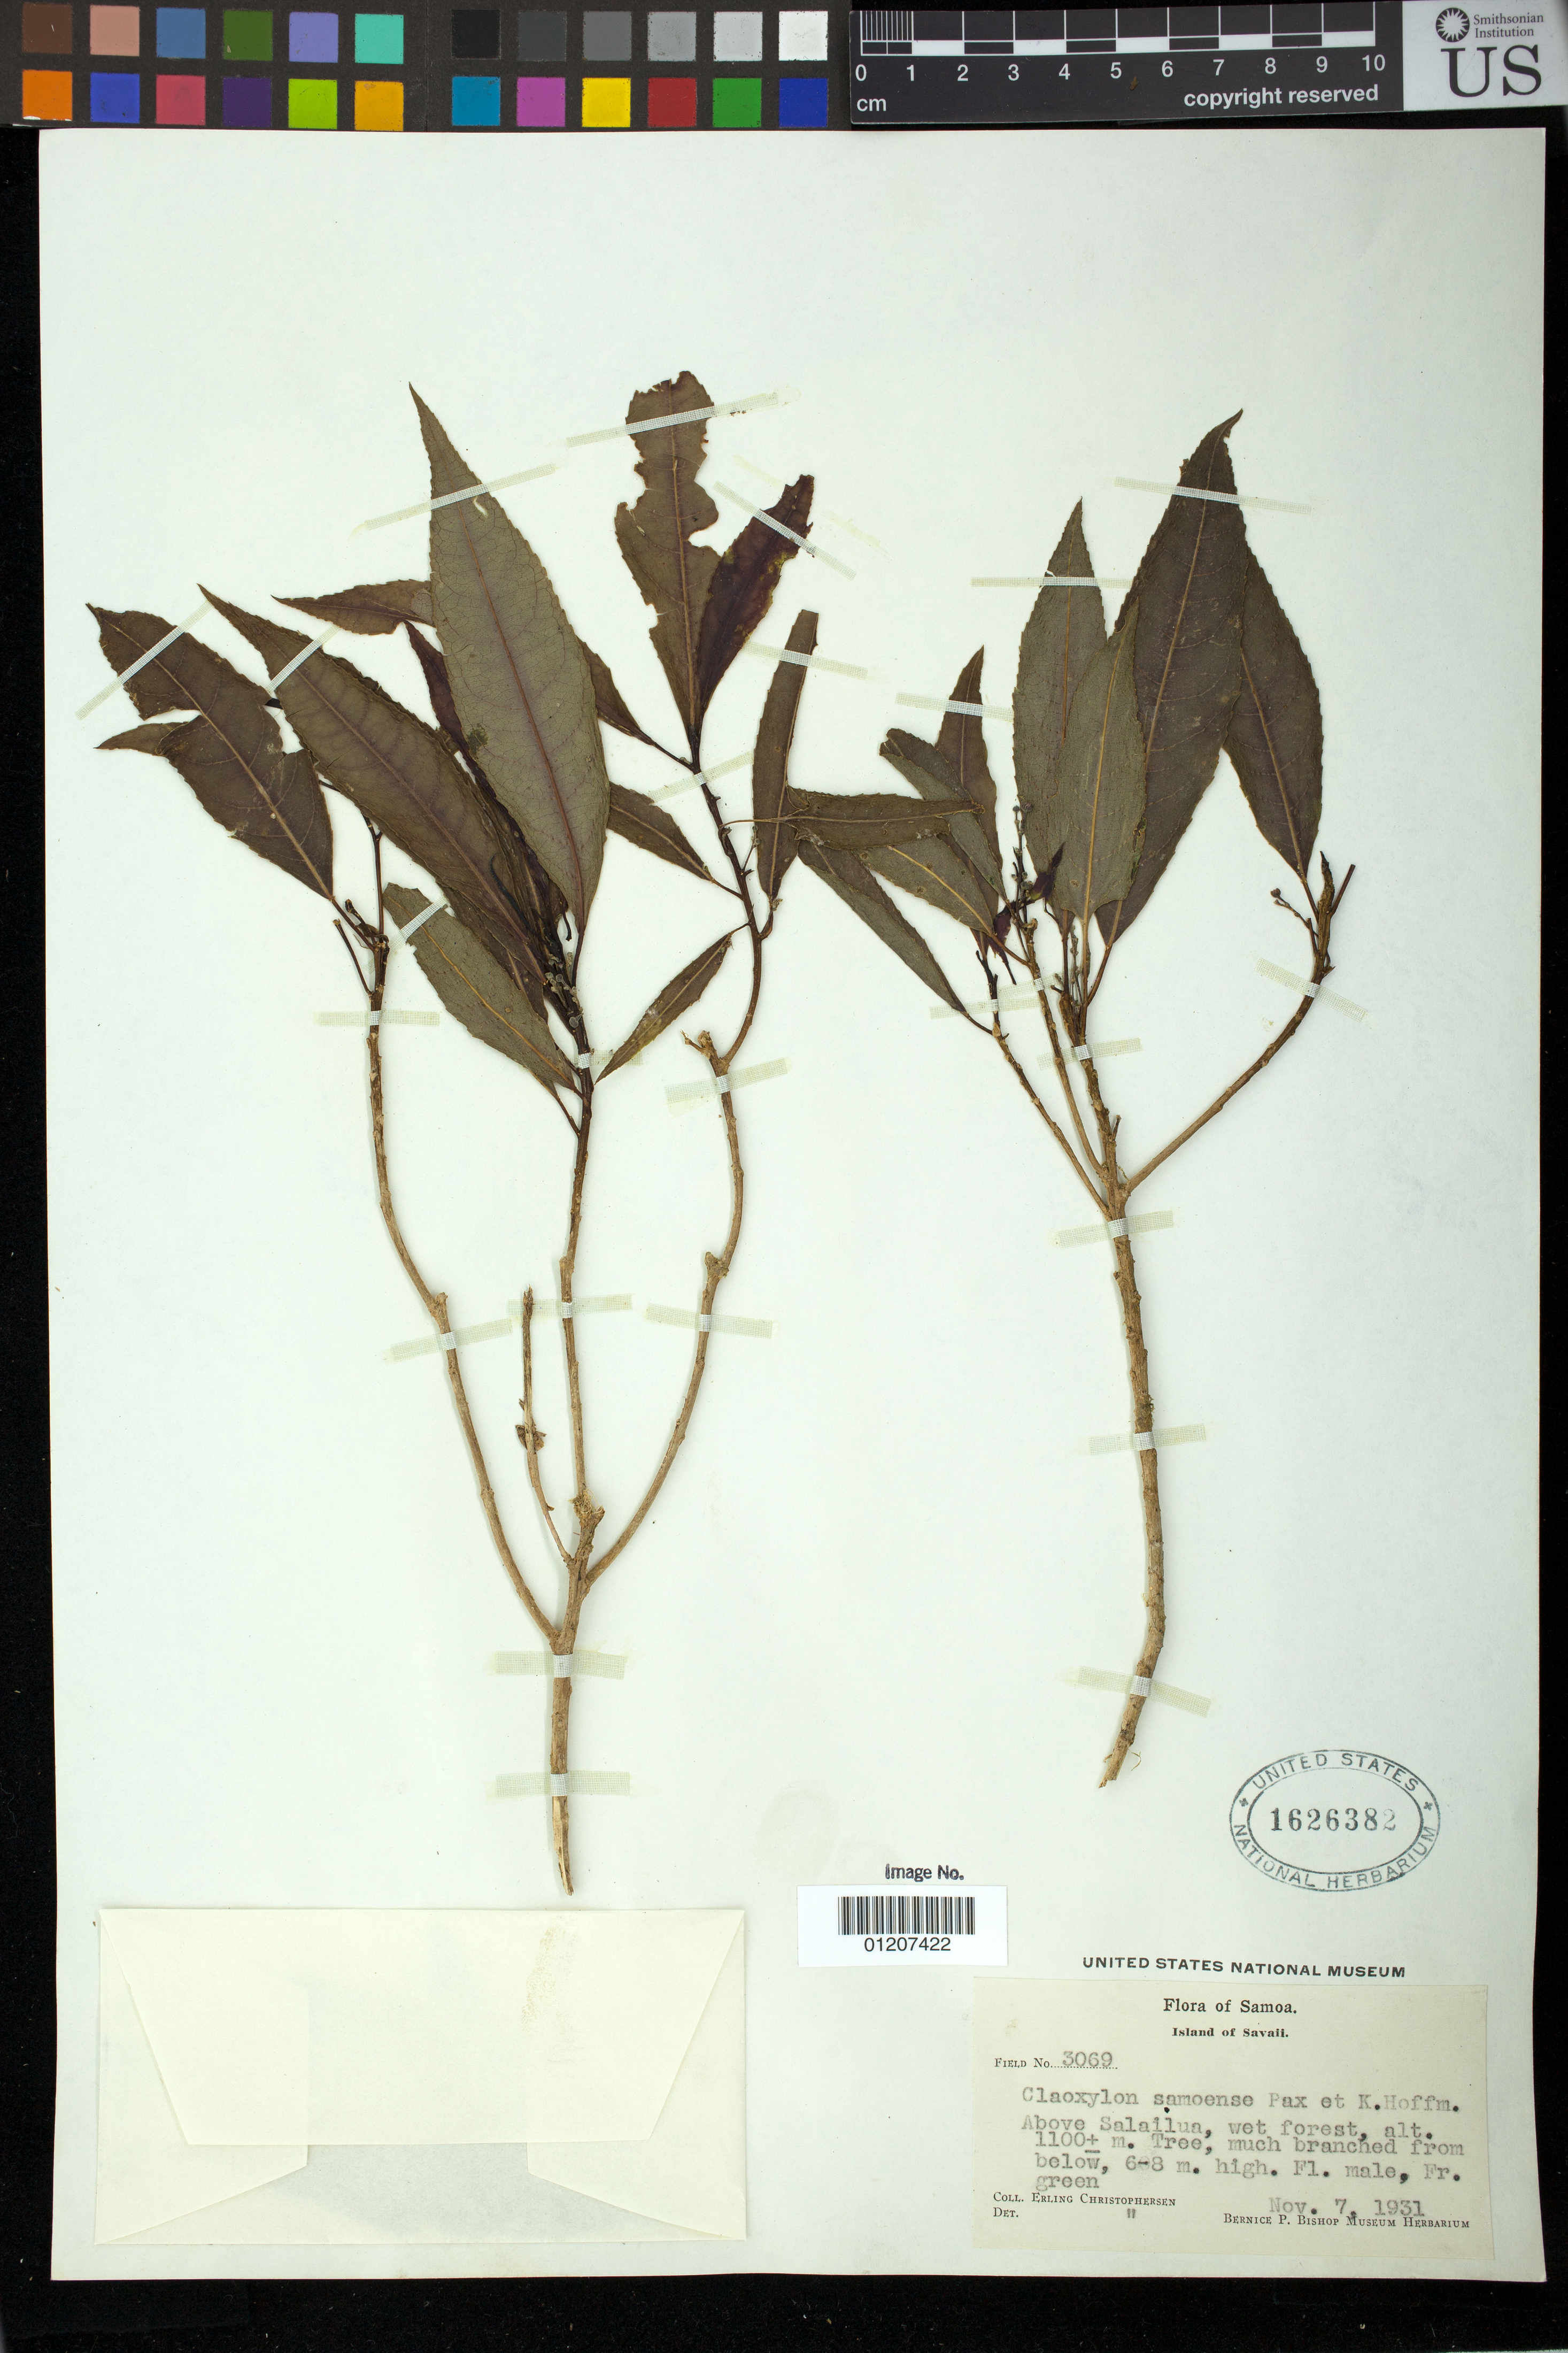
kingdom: Plantae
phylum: Tracheophyta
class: Magnoliopsida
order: Malpighiales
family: Euphorbiaceae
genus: Claoxylon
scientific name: Claoxylon samoense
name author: Pax & K. Hoffm.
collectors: E. Christophersen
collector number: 3069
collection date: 1931-11-07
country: Samoa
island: Savai'i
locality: Above Salailua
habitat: Wet forest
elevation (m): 1100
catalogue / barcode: US 1626382